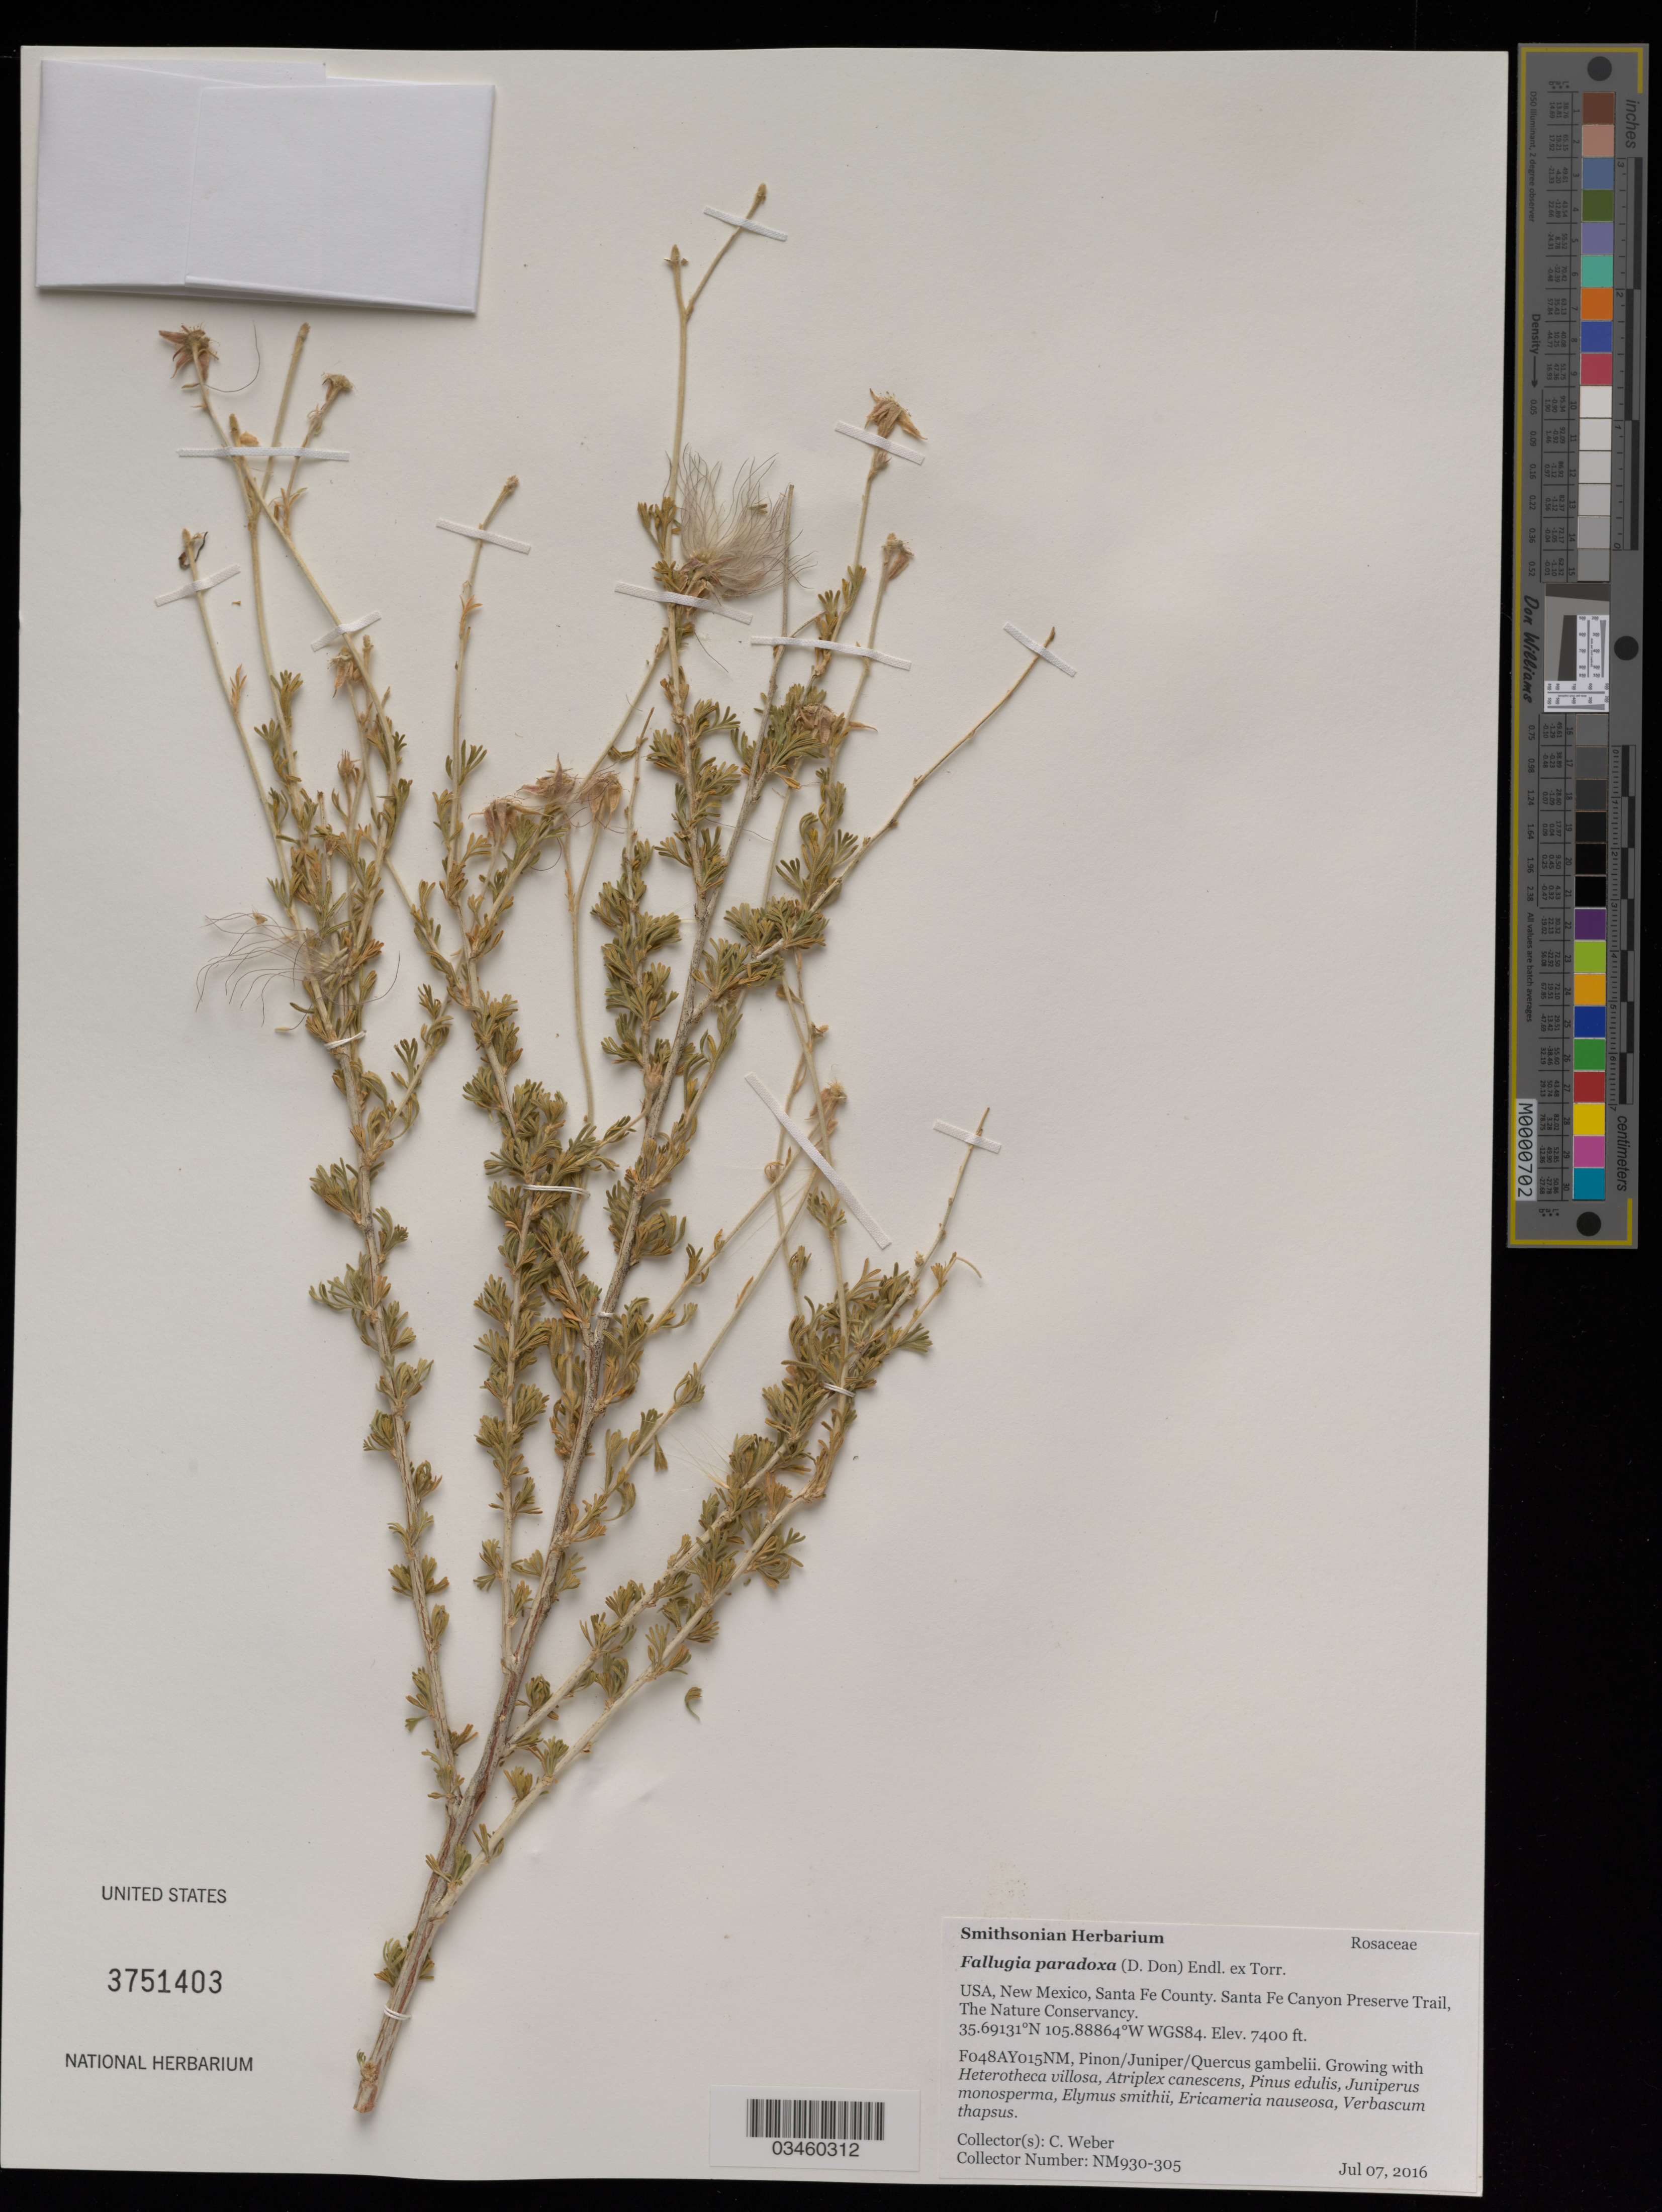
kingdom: Plantae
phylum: Tracheophyta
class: Magnoliopsida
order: Rosales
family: Rosaceae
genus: Fallugia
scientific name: Fallugia paradoxa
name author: (D. Don ex Tilloch & T. Taylor) Endl. ex Torr.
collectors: C. Weber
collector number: NM930-305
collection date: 2016-07-07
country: United States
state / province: New Mexico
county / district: Santa Fe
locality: Santa Fe Canyon Preserve Trail, The Nature Conservancy.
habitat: With Pinus edulis, Elymus smithii, Atriplex canescens, ect.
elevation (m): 2256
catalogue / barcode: US 3751403